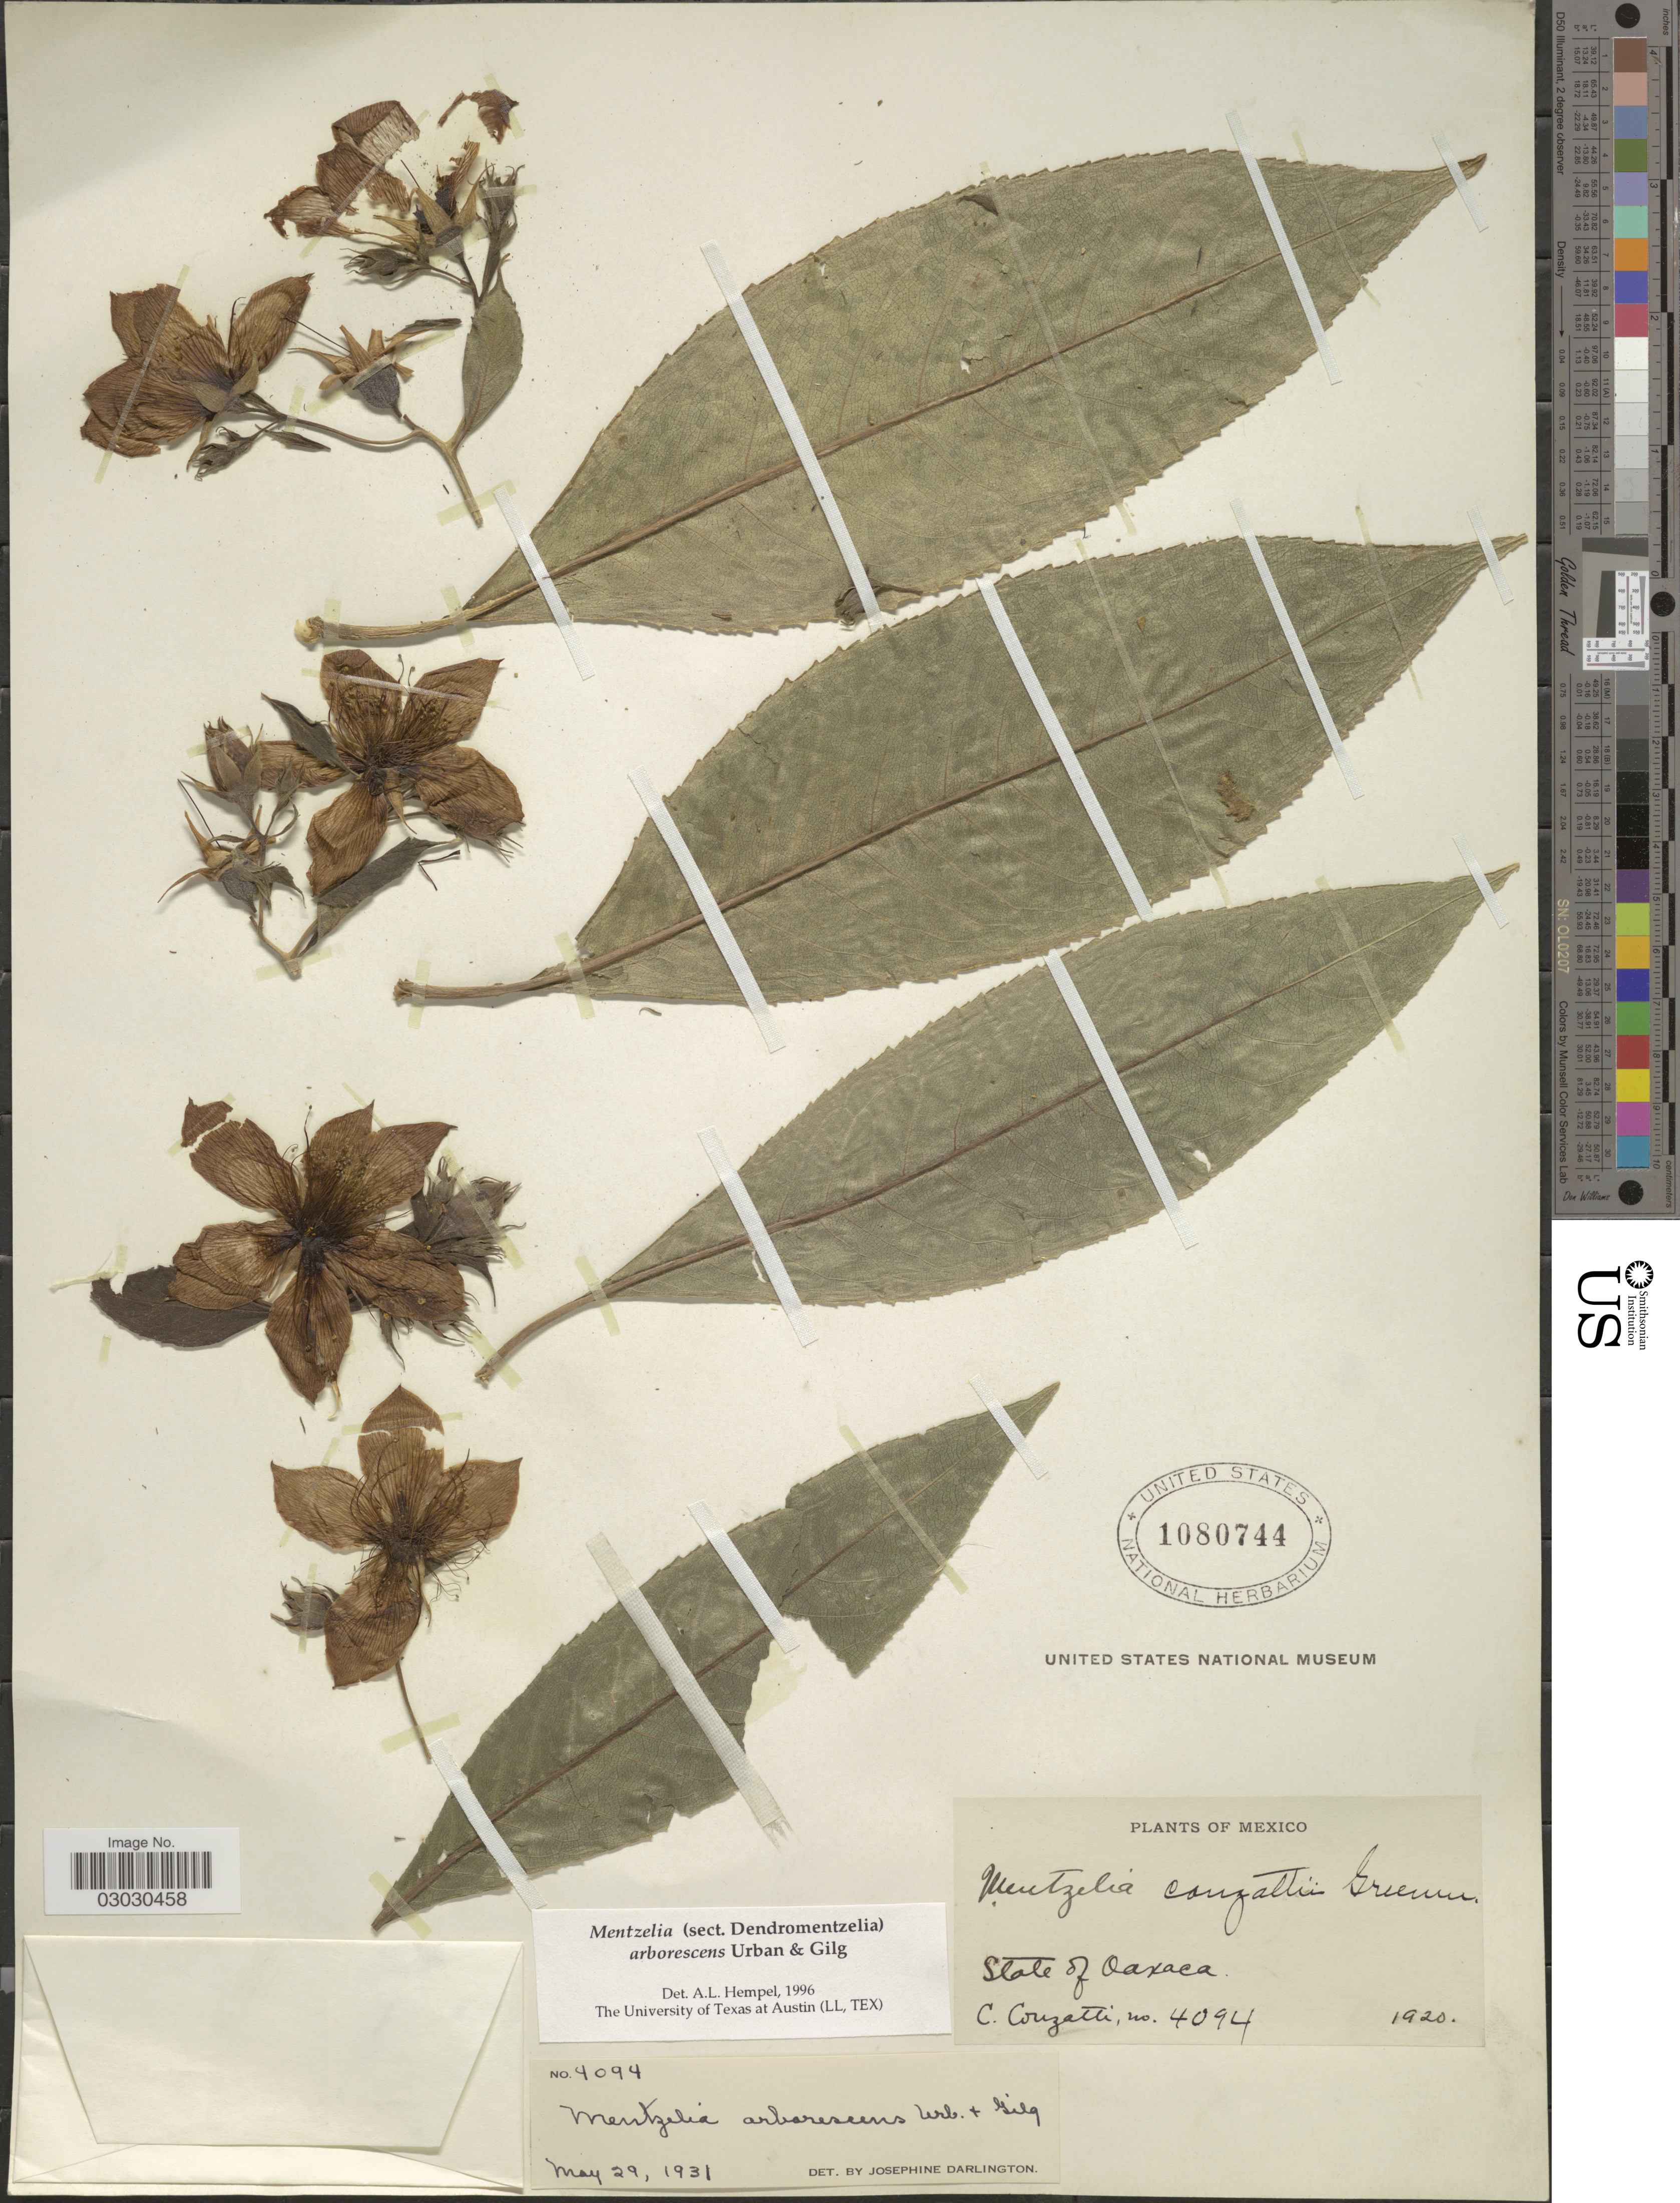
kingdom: Plantae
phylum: Tracheophyta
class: Magnoliopsida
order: Cornales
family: Loasaceae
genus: Mentzelia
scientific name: Mentzelia arborescens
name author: Urb. & Gilg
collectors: C. Conzatti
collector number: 4094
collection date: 1920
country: Mexico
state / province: Oaxaca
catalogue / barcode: US 1080744